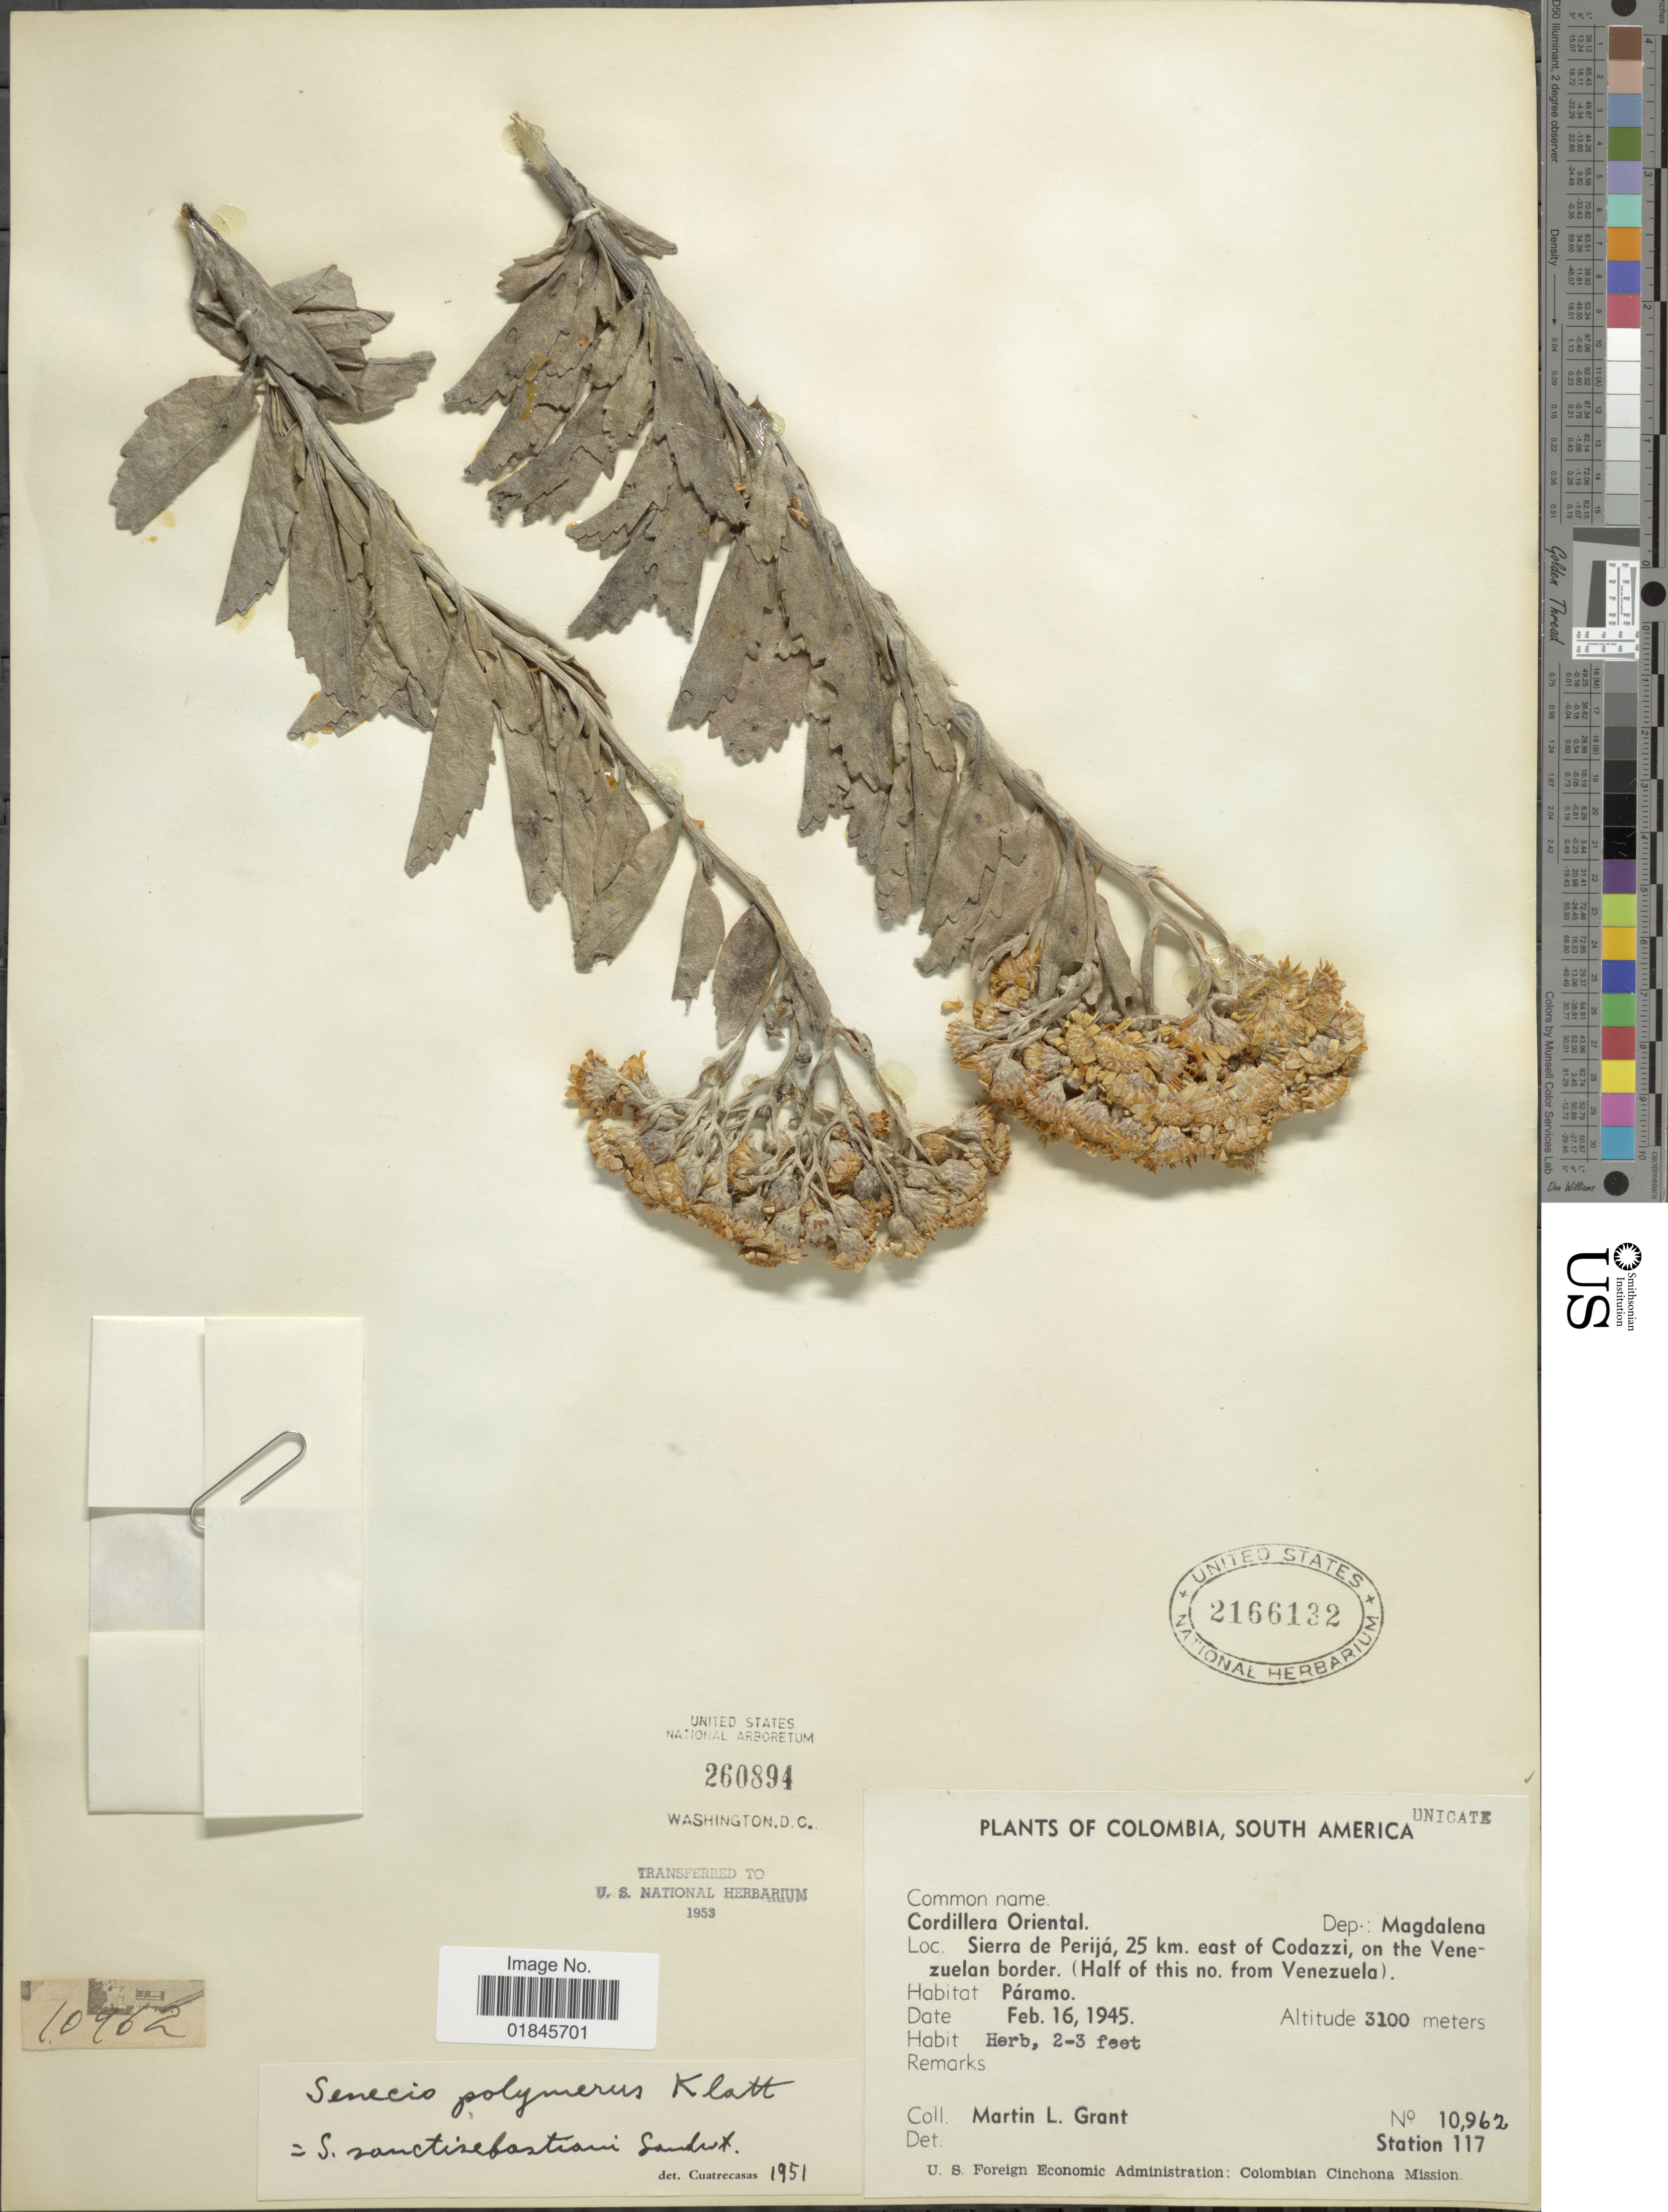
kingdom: Plantae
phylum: Tracheophyta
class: Magnoliopsida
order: Asterales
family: Asteraceae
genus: Pentacalia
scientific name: Pentacalia polymera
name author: (Klatt) Cuatrec.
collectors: M. L. Grant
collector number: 10962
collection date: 1945-02-16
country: Colombia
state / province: Magdalena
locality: Cordillera Oriental. Dep.: Magdalena. Sierra de Perijá, 25 km. east of Codazzi, on the Venezuelan border. (Half of this no. from Venezuela)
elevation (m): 3100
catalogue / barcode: US 2166132